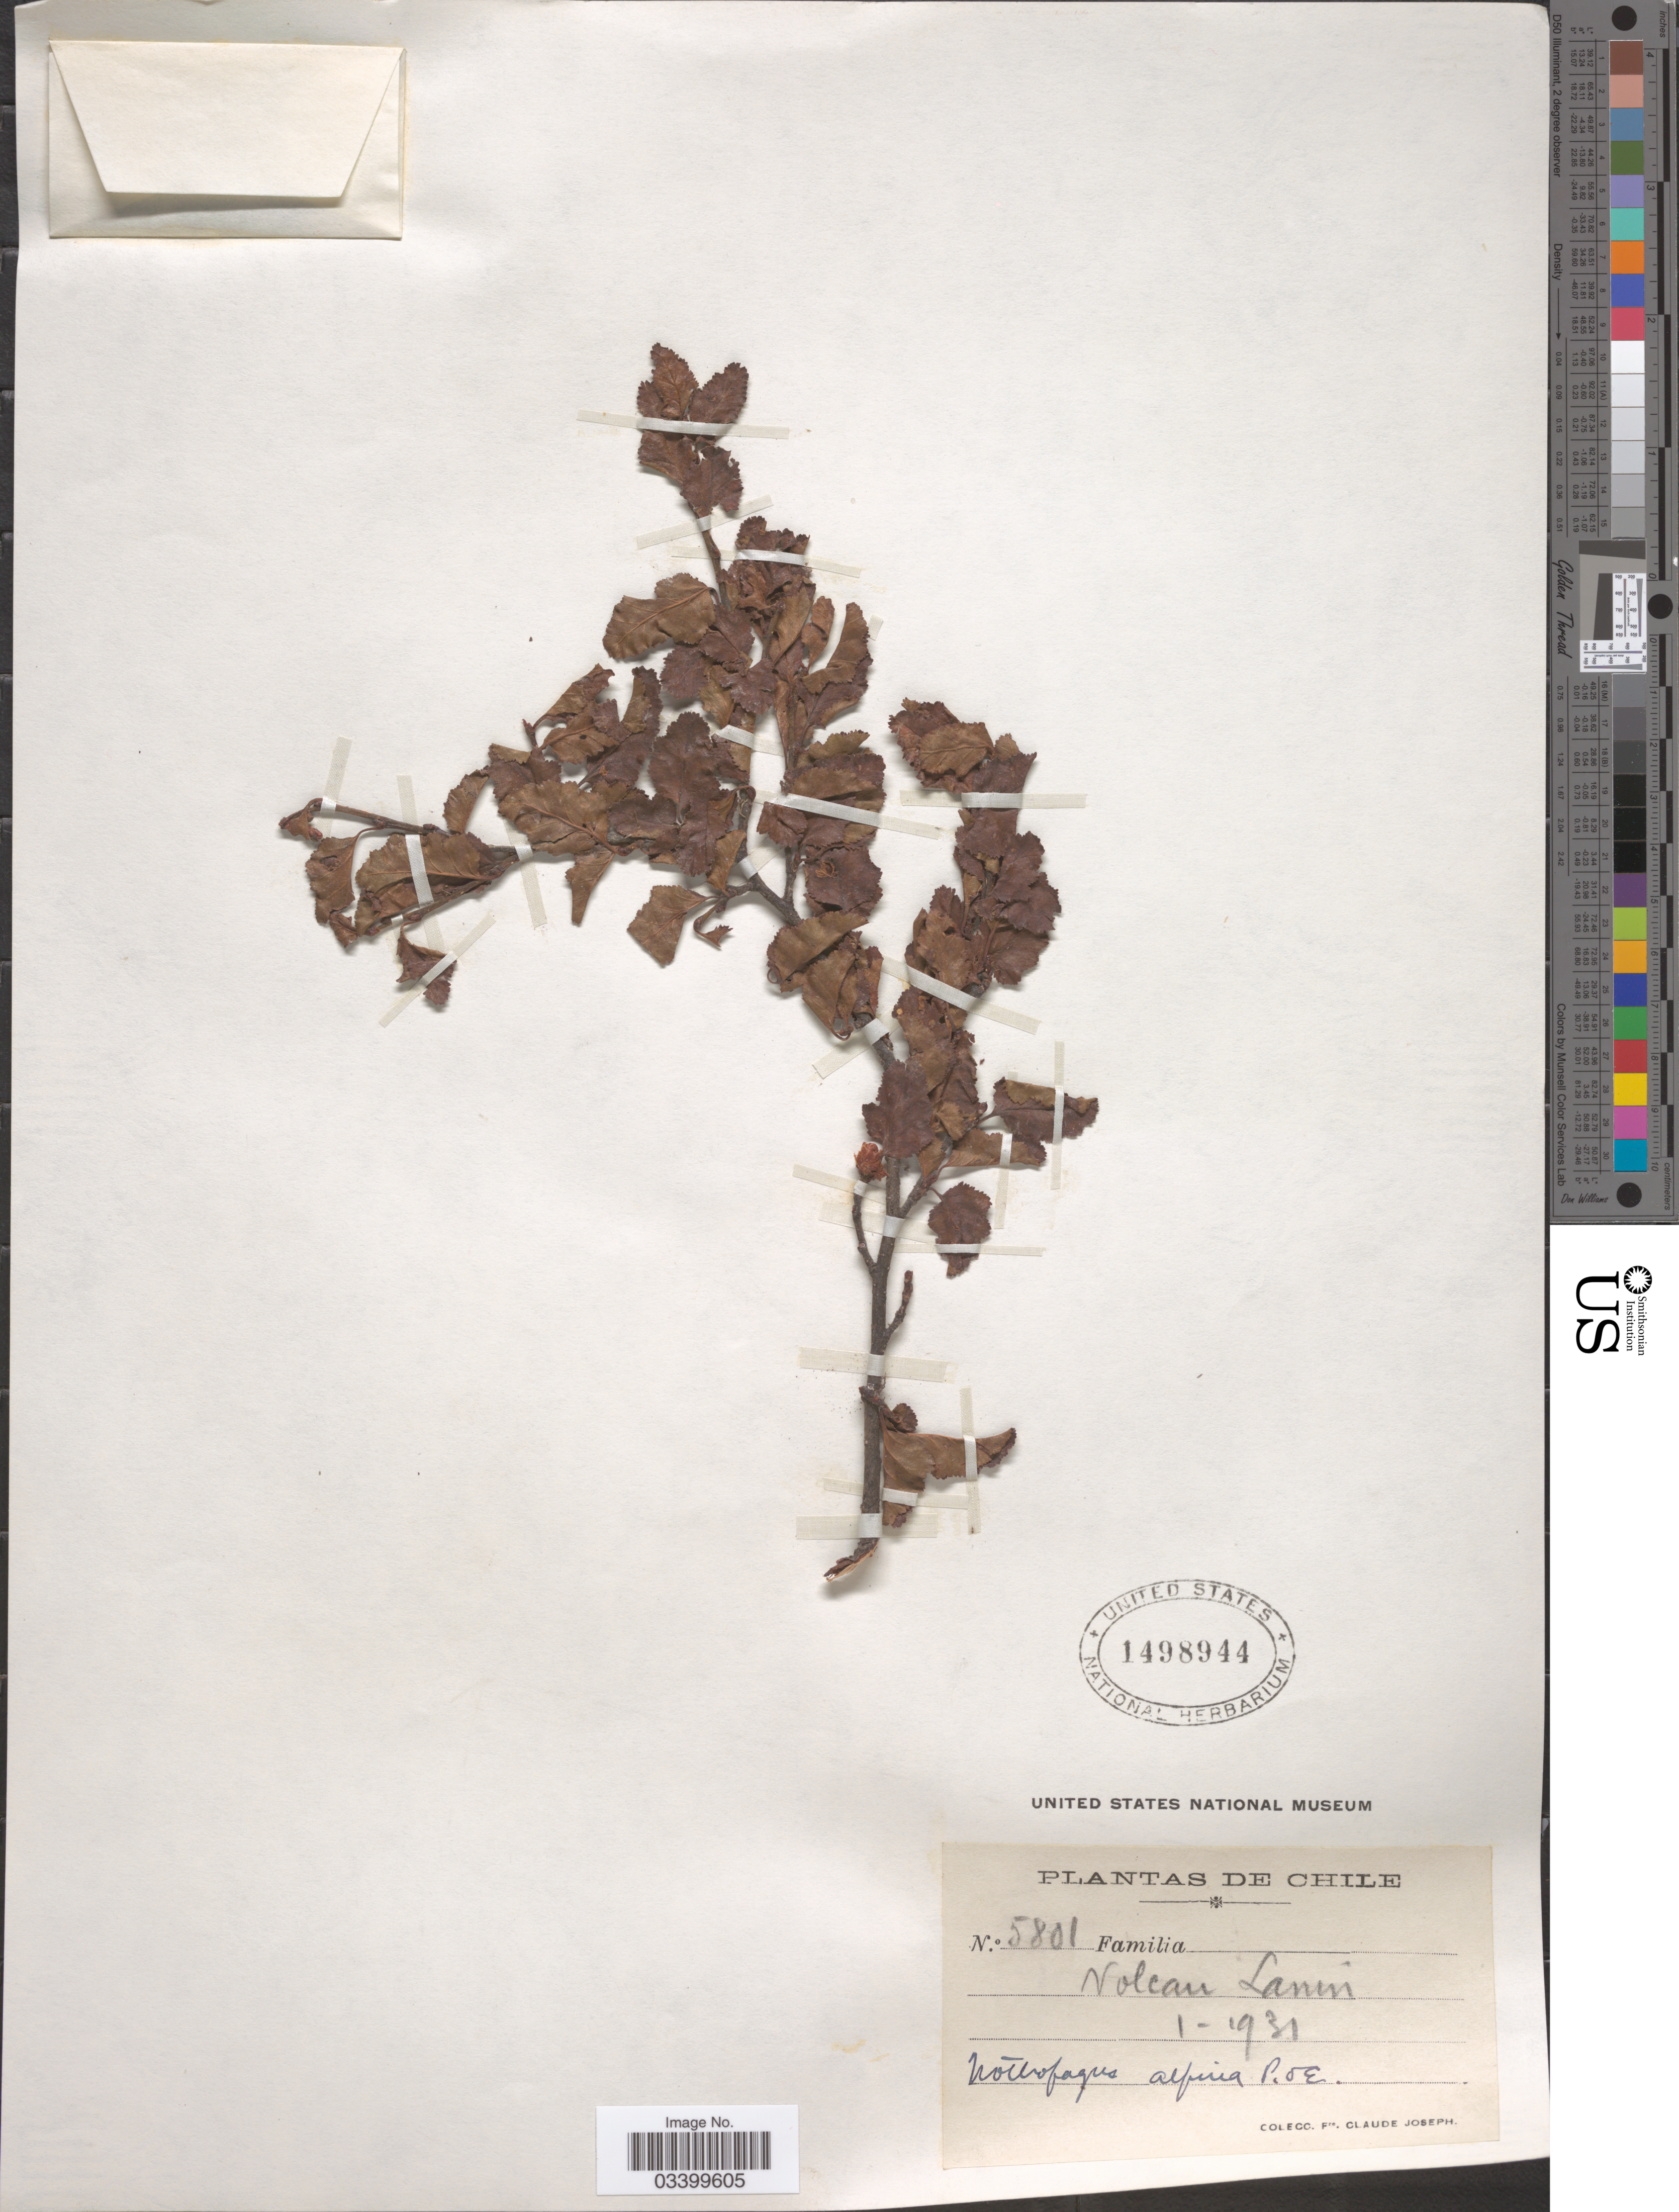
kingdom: Plantae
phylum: Tracheophyta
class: Magnoliopsida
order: Fagales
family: Nothofagaceae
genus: Nothofagus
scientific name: Nothofagus alpina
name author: (Poepp. ex A. DC.) Oerst.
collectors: Frere Claude Joseph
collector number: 5801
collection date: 1931-01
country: Chile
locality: Volcan Lanin.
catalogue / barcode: US 1498944